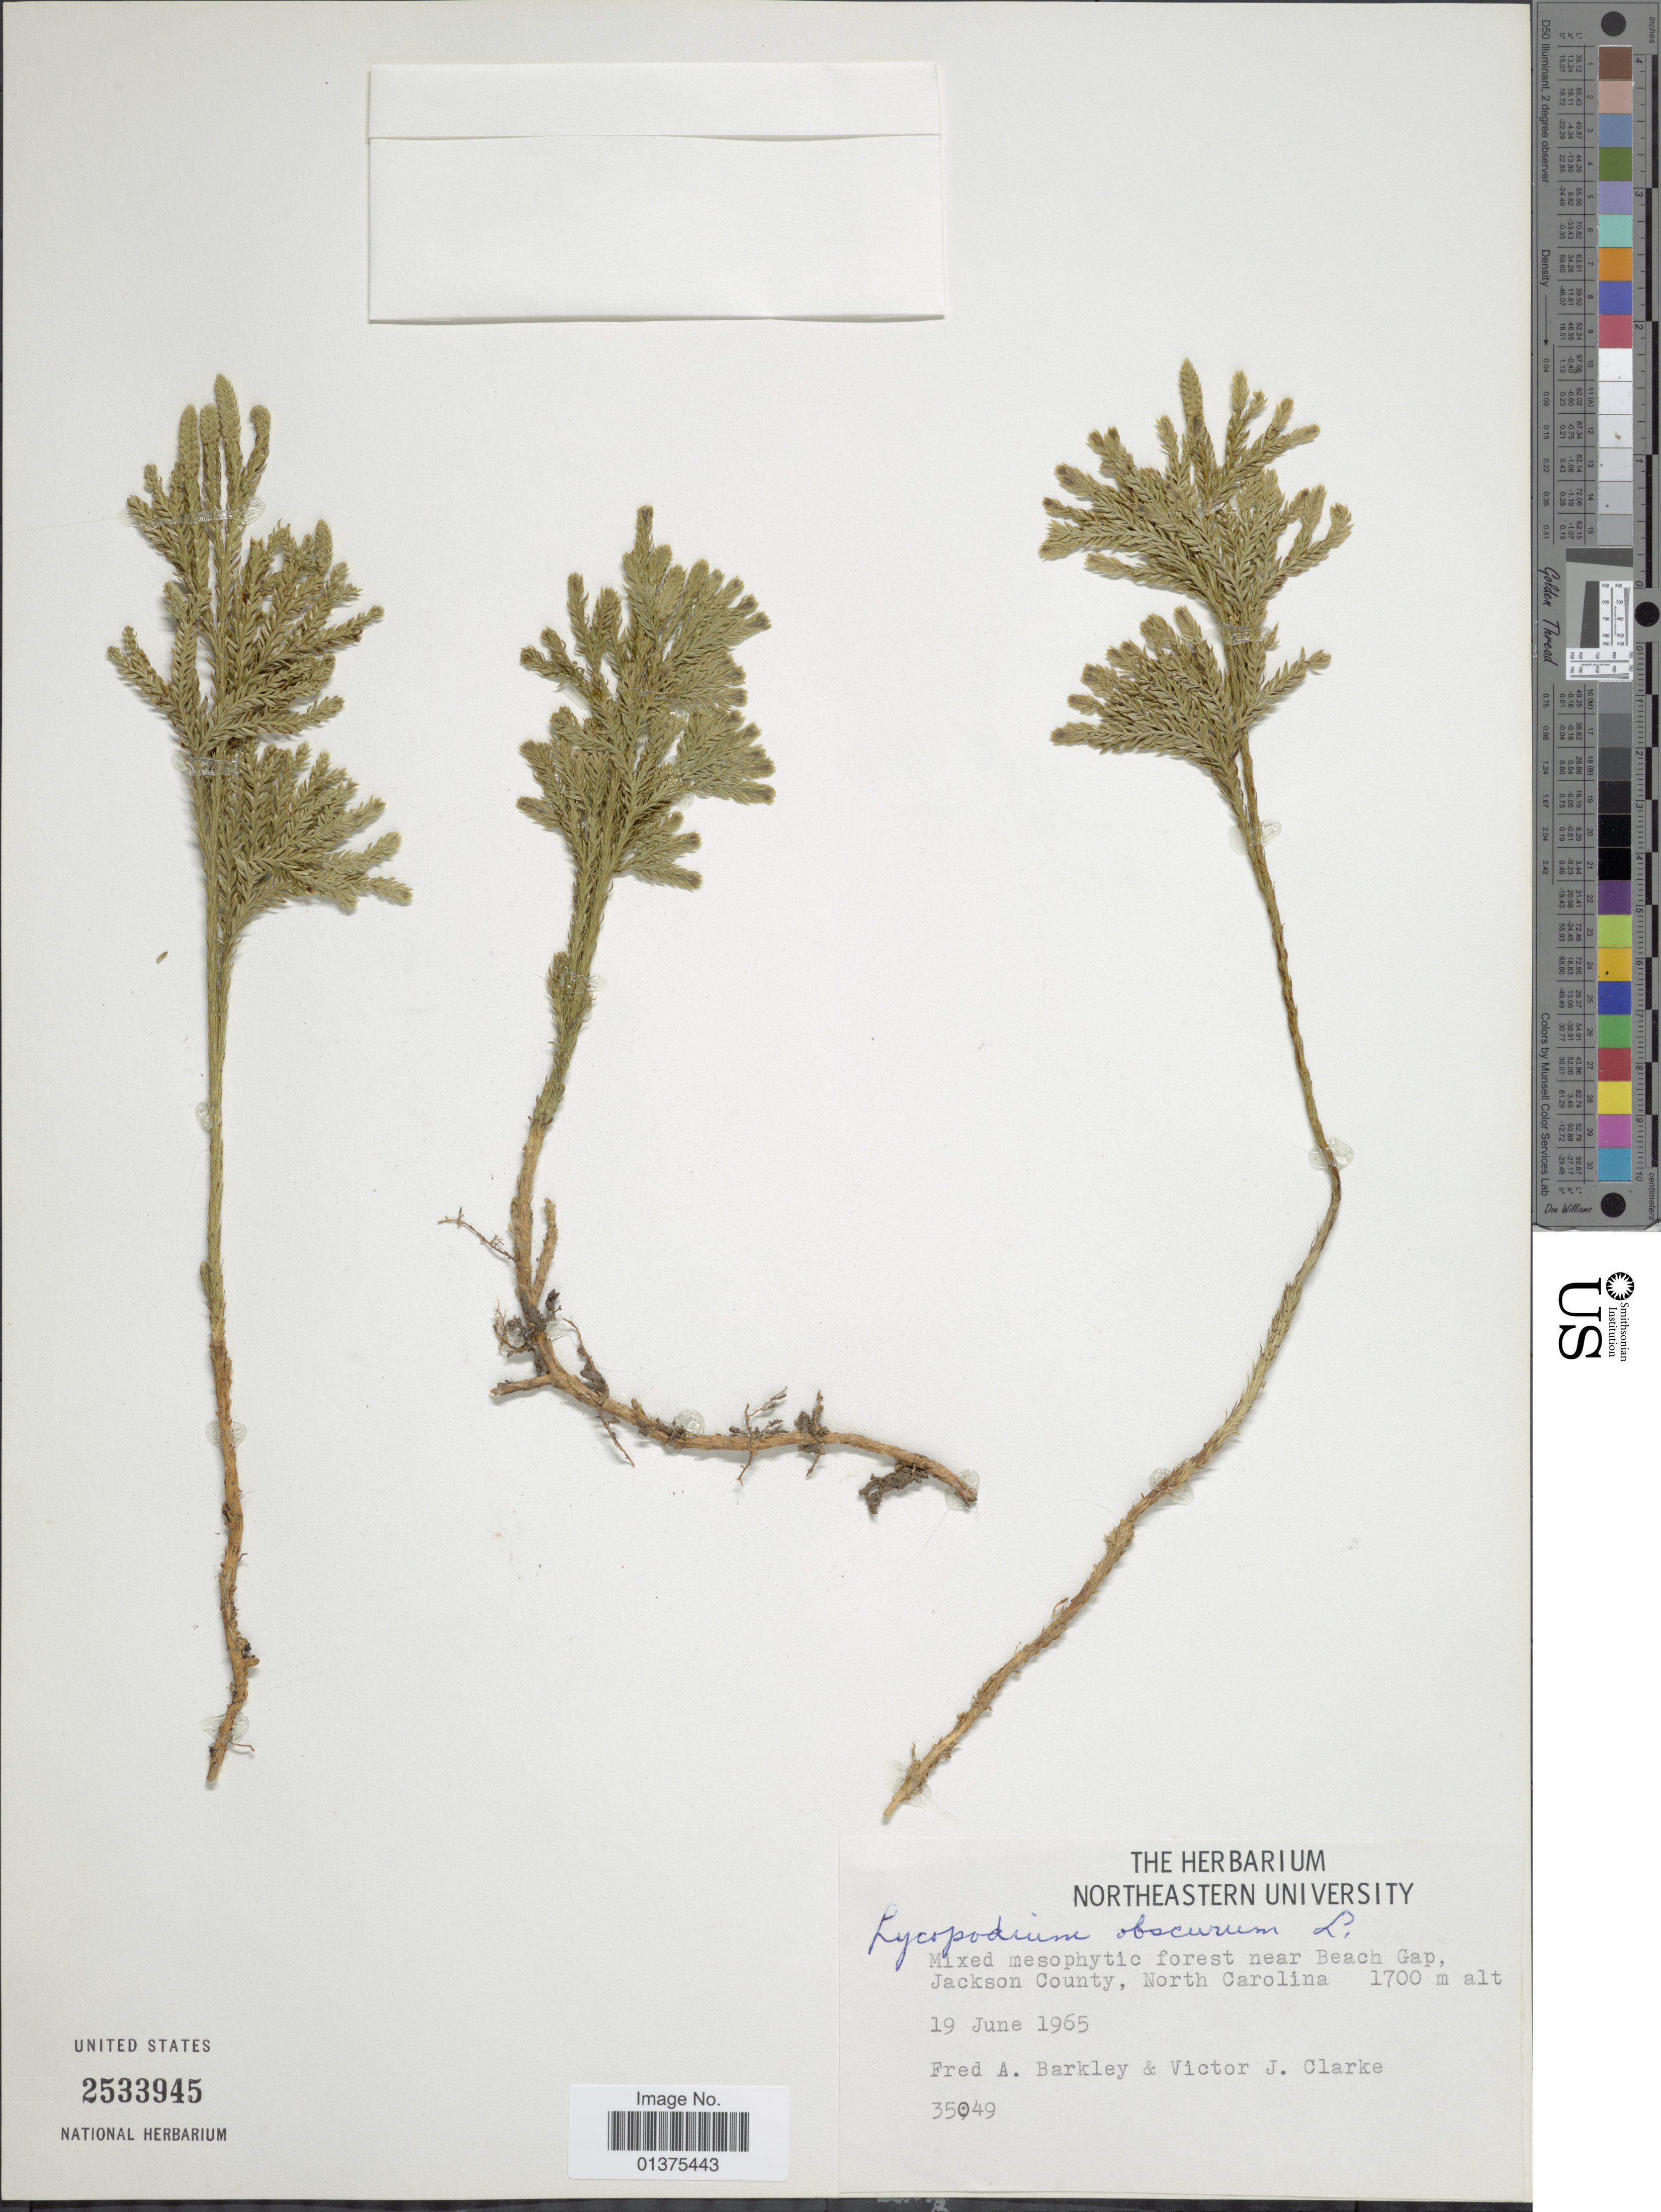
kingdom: Plantae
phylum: Tracheophyta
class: Lycopodiopsida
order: Lycopodiales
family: Lycopodiaceae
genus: Dendrolycopodium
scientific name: Dendrolycopodium obscurum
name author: (L.) A. Haines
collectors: F. A. Barkley & V. Clarke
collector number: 35049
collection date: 1965-06-19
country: United States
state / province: North Carolina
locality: Forest near Beach Gap, Jacksons County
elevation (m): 1700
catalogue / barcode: US 2533945